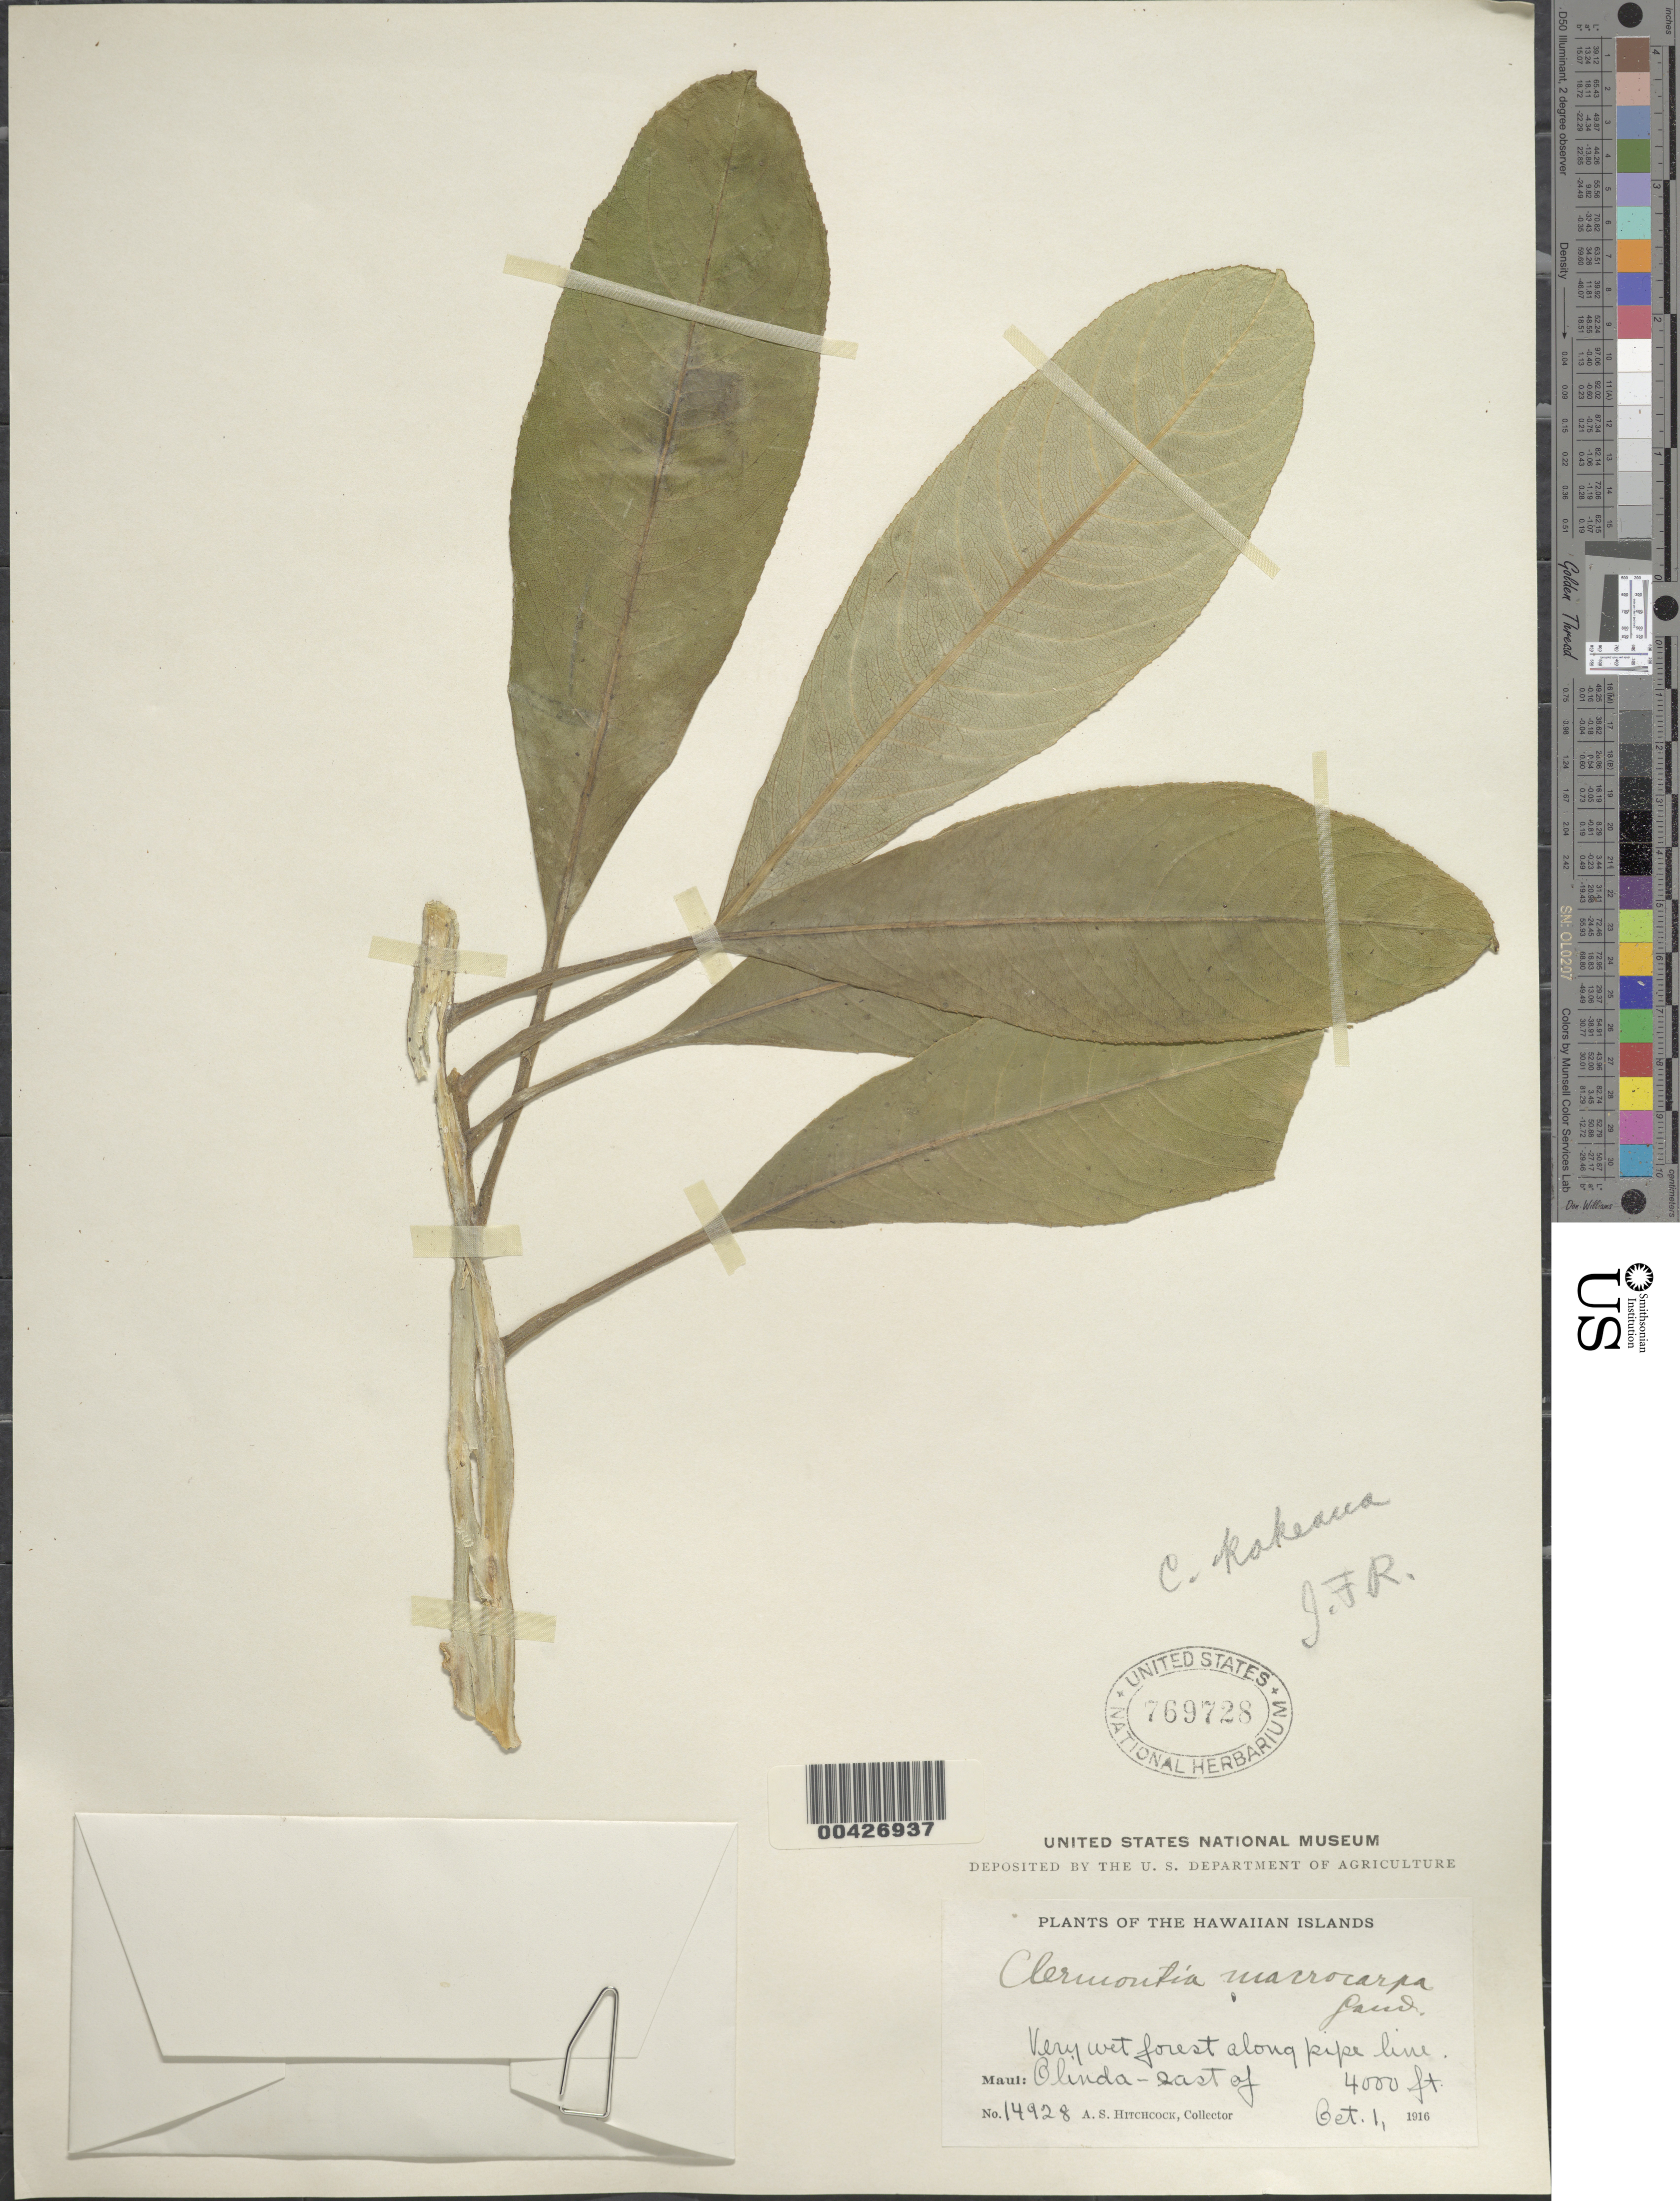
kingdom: Plantae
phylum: Tracheophyta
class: Magnoliopsida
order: Asterales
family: Campanulaceae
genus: Clermontia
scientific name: Clermontia kakeana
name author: Meyen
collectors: A. S. Hitchcock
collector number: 14928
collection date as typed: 1 Oct 1916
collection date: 1916-10-01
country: United States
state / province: Hawaii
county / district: Maui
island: Maui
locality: Olinda, east of, along pipeline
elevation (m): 1219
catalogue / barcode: US 769728